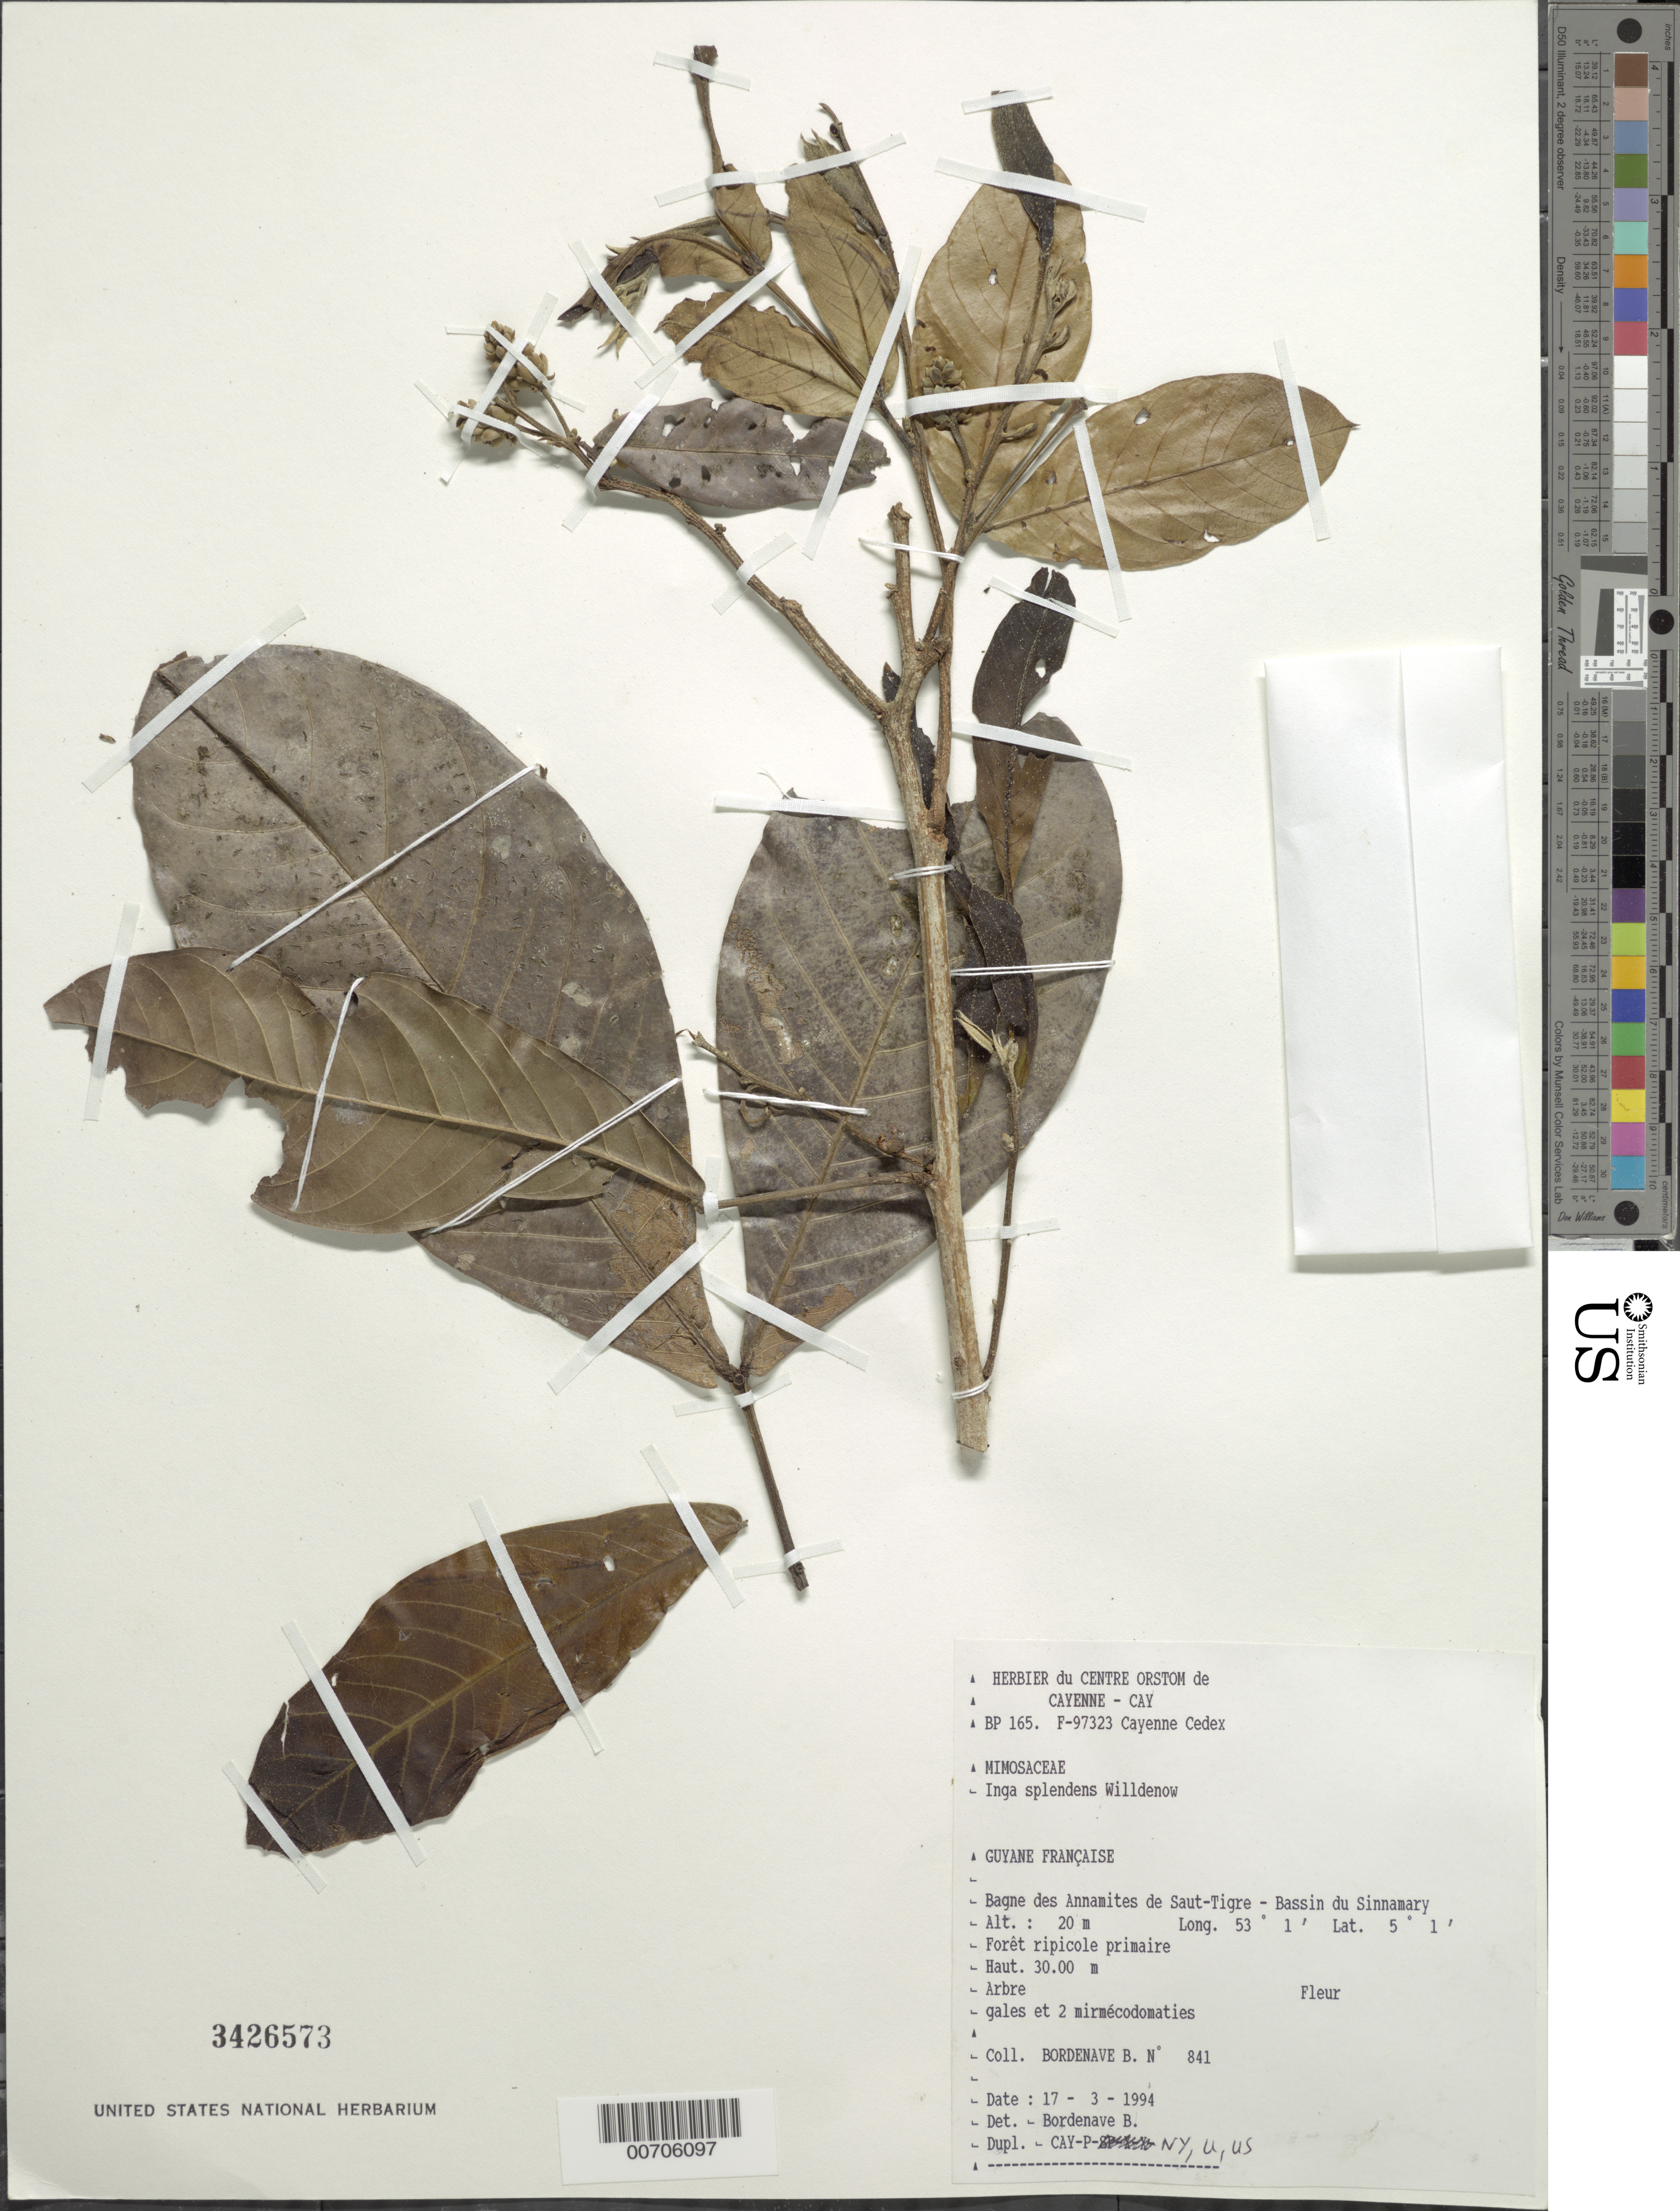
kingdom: Plantae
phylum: Tracheophyta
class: Magnoliopsida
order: Fabales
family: Fabaceae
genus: Inga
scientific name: Inga splendens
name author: Willd.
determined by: Bordenave, B.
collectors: B. Bordenave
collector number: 841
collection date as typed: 17-Mar-94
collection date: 1994-03-17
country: French Guiana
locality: Bagne des Annamites de Saut Tigre, Bassin du Sinnamary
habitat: Primary riparian forest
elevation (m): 20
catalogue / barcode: US 3426573